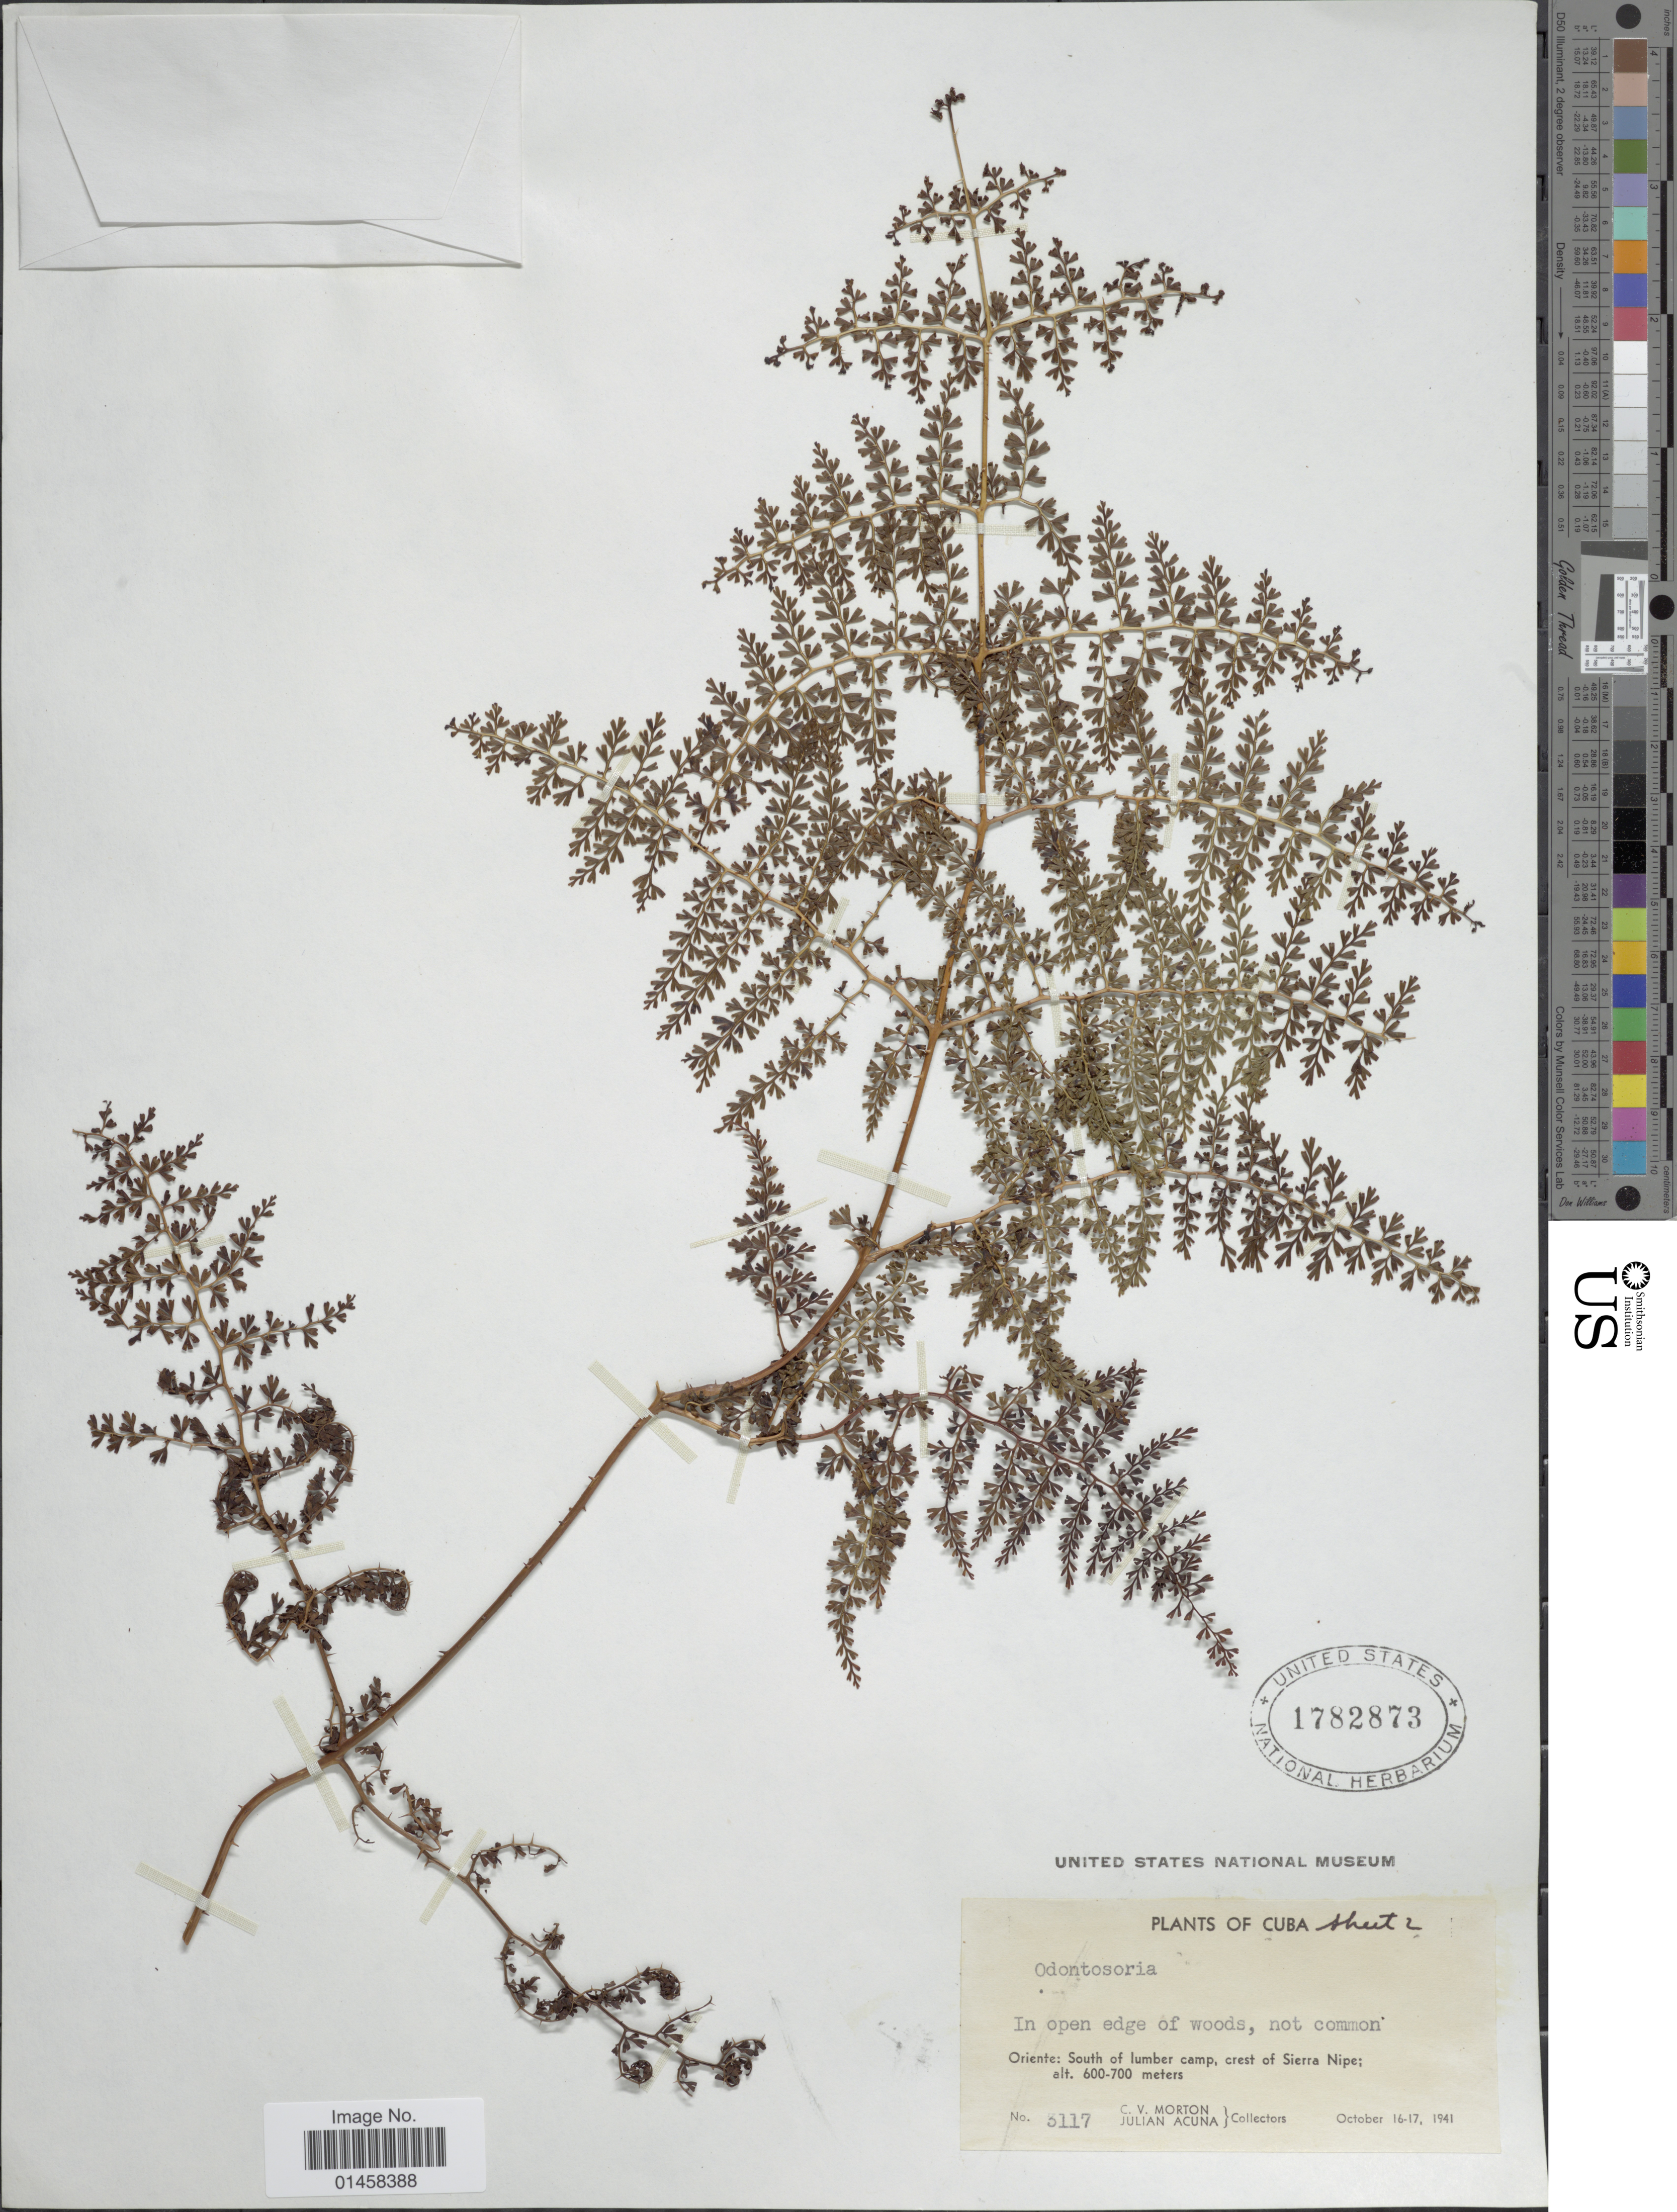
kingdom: Plantae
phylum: Tracheophyta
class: Polypodiopsida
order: Polypodiales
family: Lindsaeaceae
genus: Odontosoria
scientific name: Odontosoria aculeata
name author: (L.) J. Sm.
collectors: C. V. Morton & J. B. Acuña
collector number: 3117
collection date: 1941-10-16/1941-10-17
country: Cuba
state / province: Oriente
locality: South of lumber camp, crest of Sierra Nipe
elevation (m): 600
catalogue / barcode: US 1782873